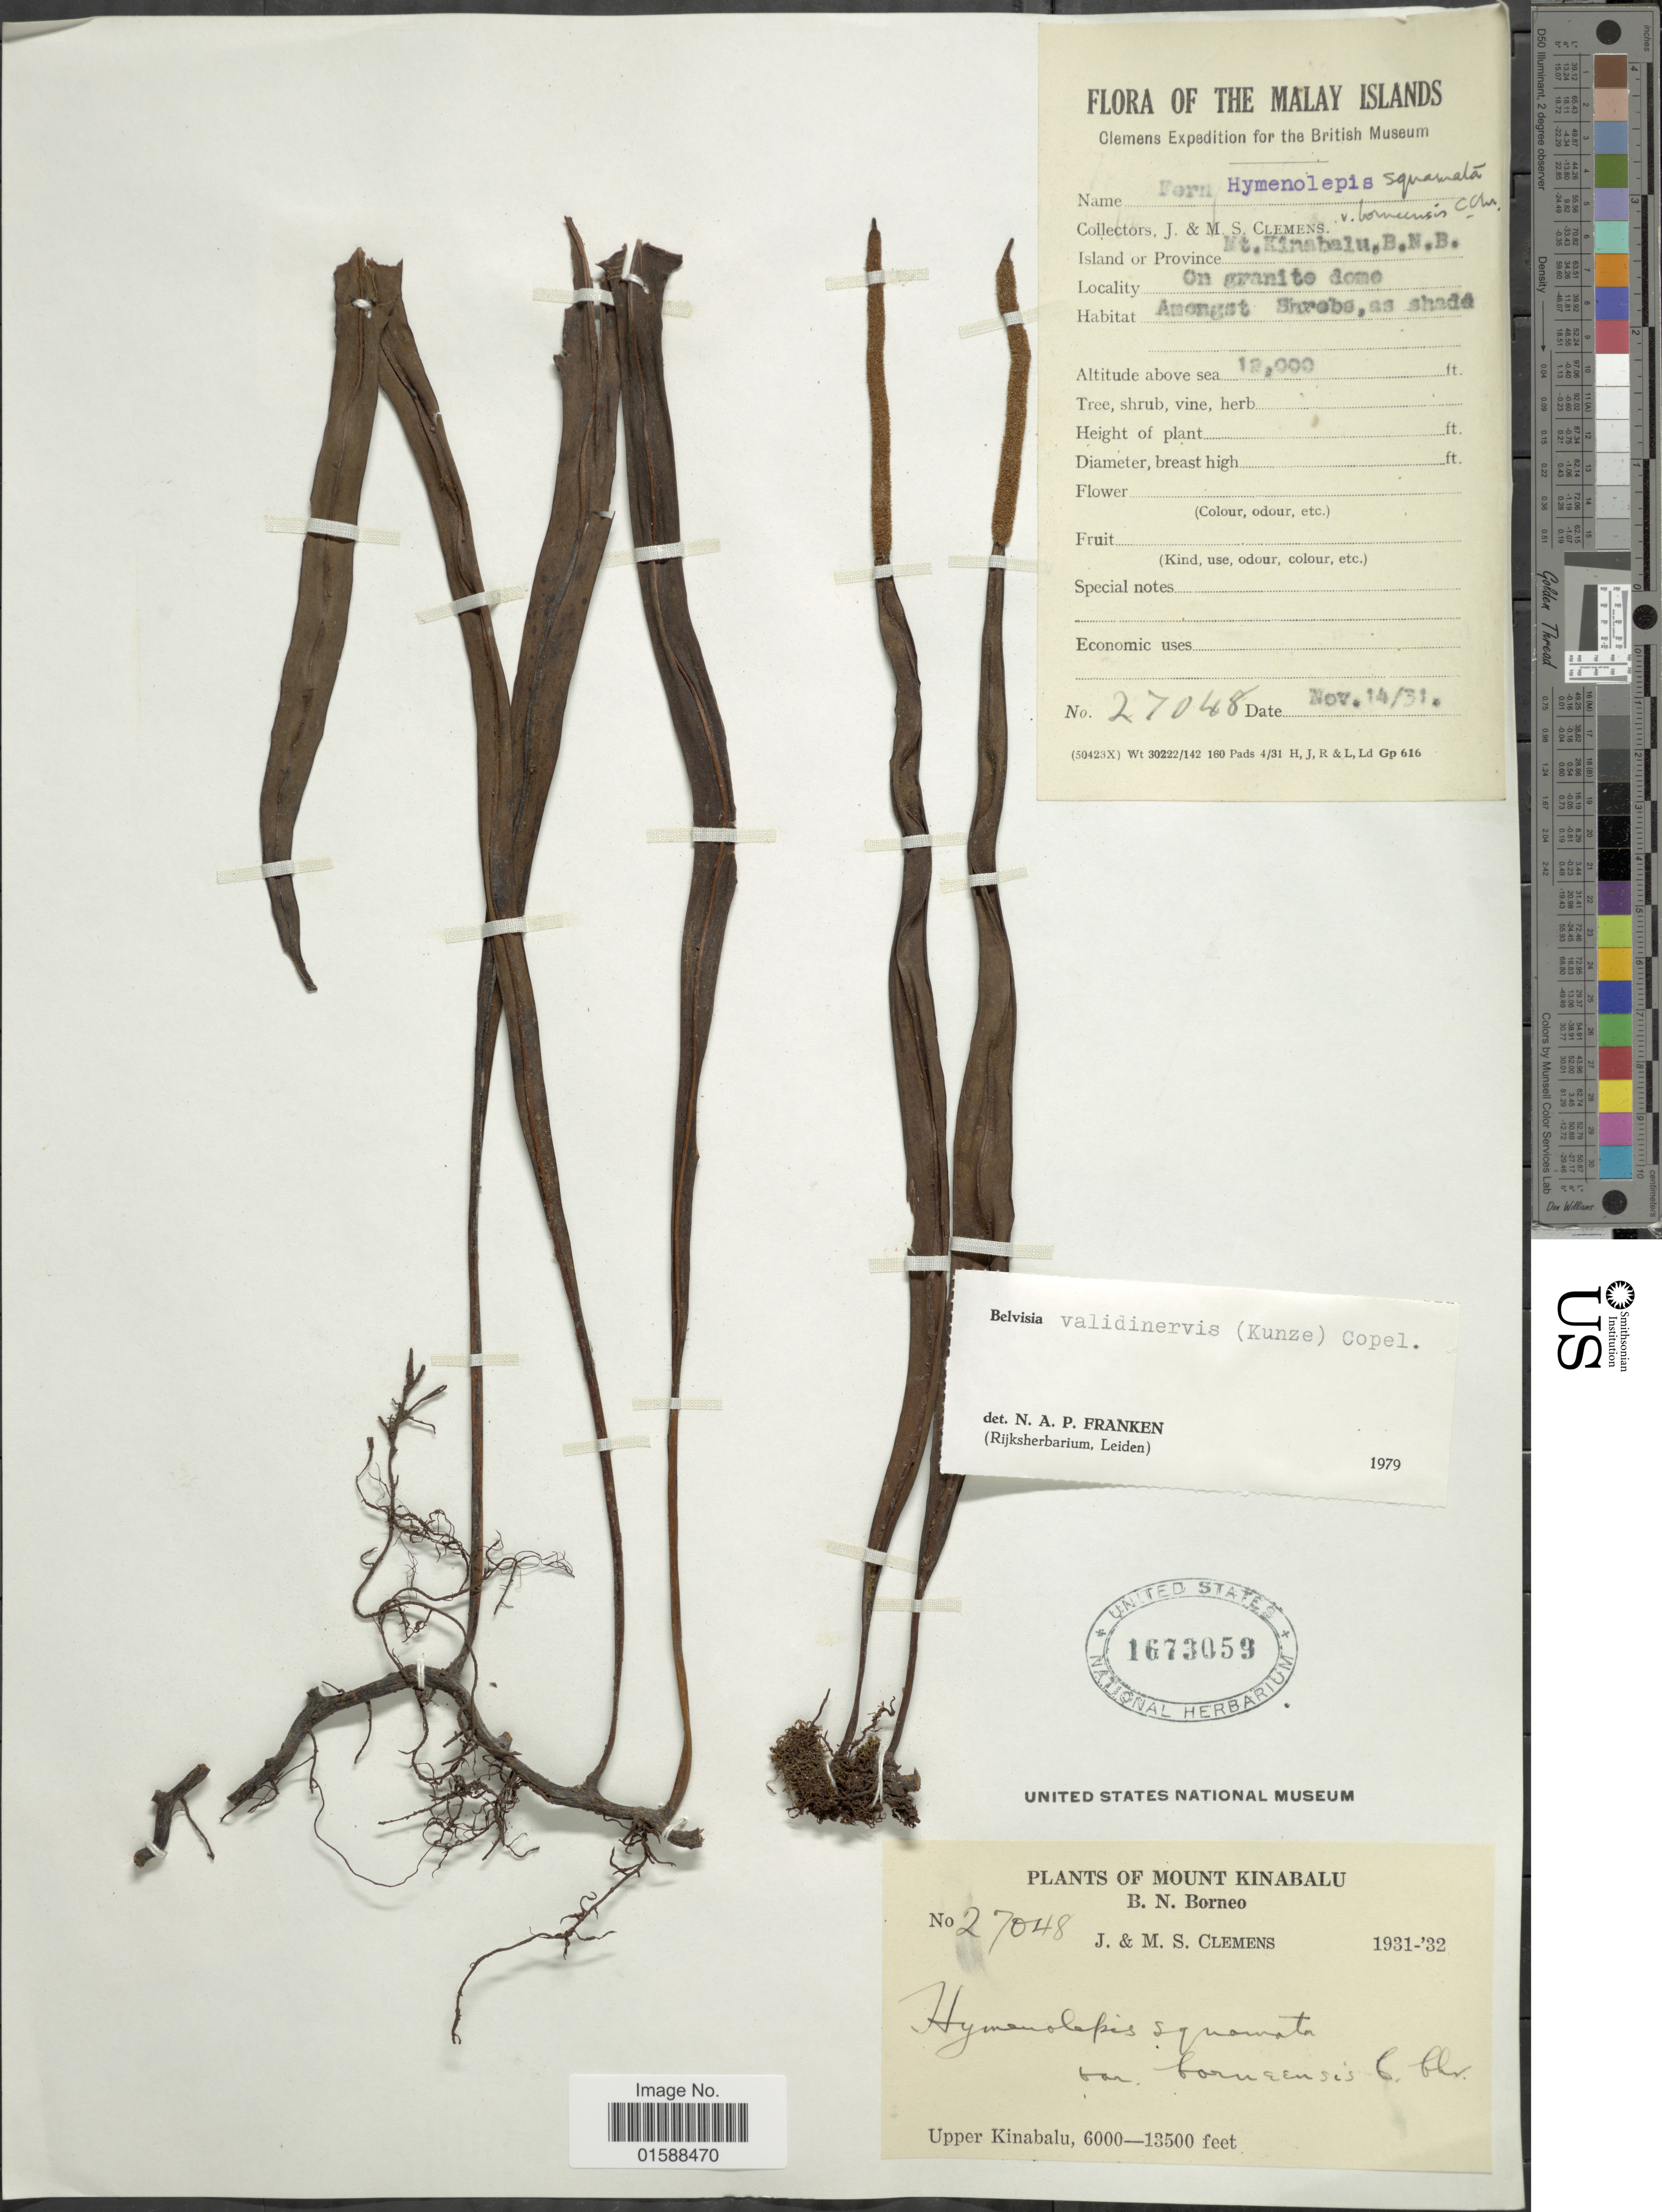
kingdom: Plantae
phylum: Tracheophyta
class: Polypodiopsida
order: Polypodiales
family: Polypodiaceae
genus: Lepisorus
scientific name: Lepisorus validinervis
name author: (Kunze) Li S. Wang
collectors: J. Clemens & M. S. Clemens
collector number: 27048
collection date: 1931-11-14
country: Malaysia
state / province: Sabah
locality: Malay Islands. Mt. Kinabalu. B. N. Borneo. On granite dome. Upper Kinabalu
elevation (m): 3658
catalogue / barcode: US 1673059